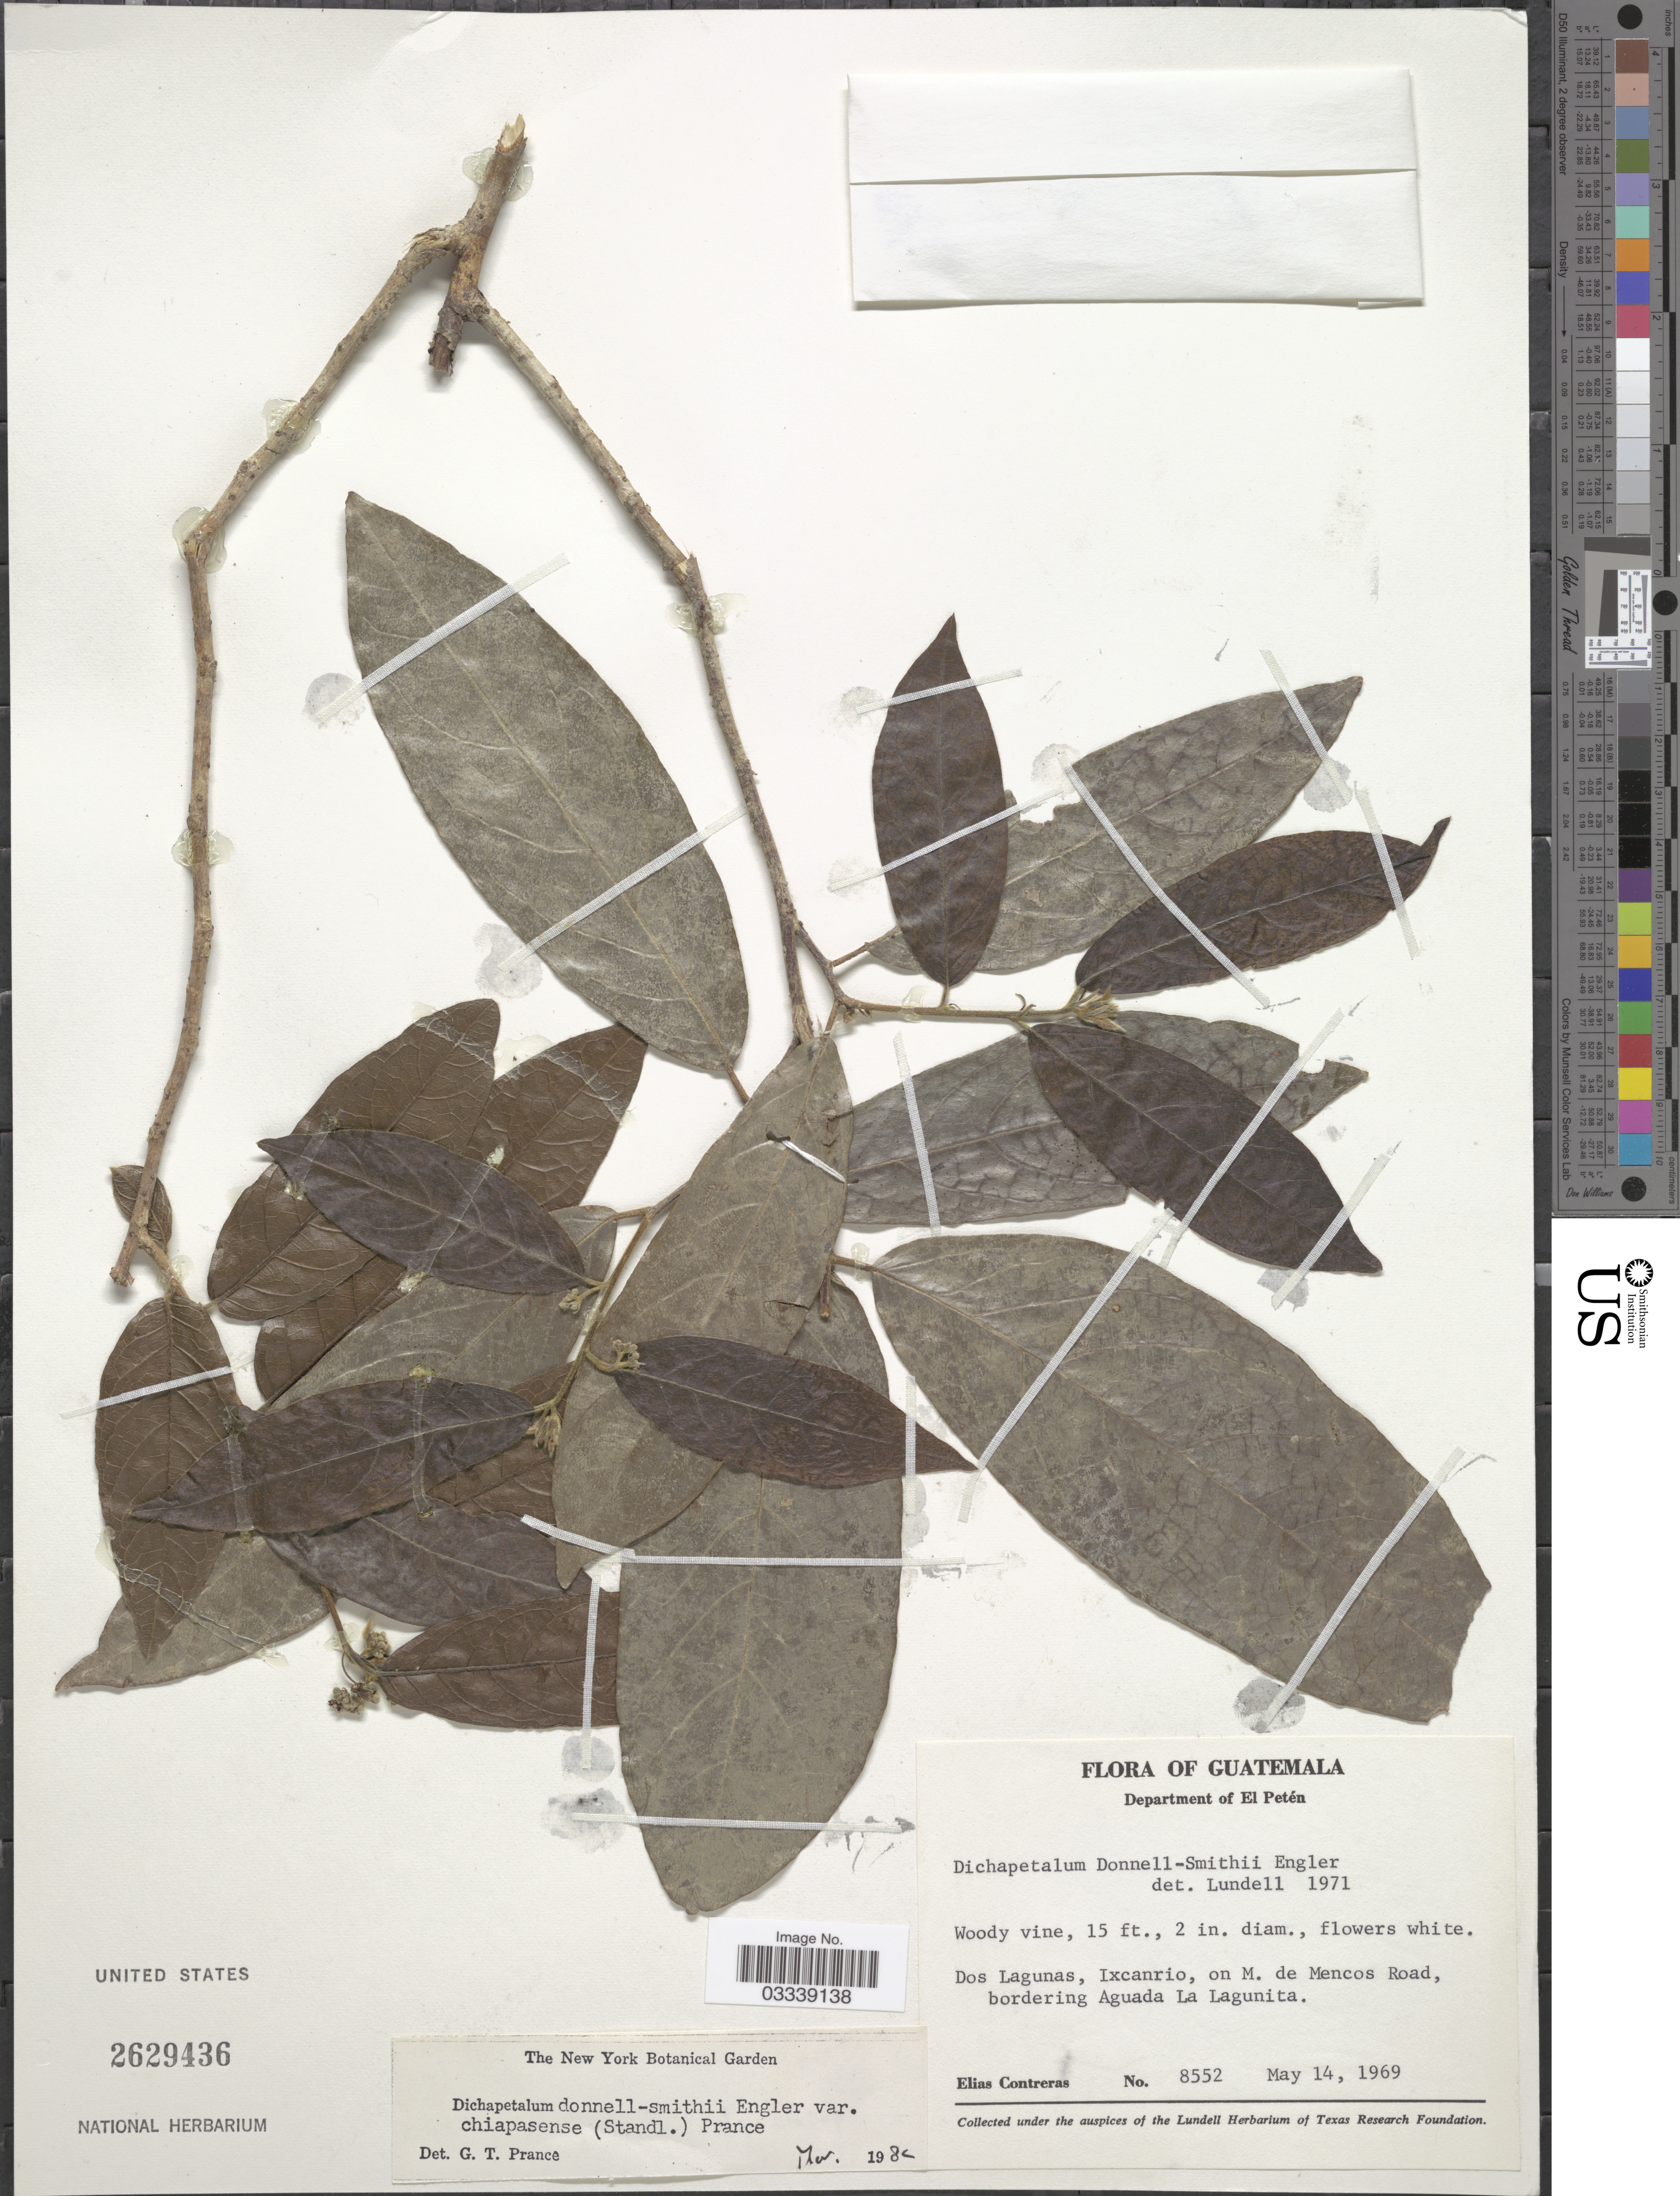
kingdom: Plantae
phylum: Tracheophyta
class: Magnoliopsida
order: Malpighiales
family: Dichapetalaceae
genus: Dichapetalum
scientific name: Dichapetalum donnell-smithii var. chiapasense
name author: (Standl.) Prance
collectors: E. Contreras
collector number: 8552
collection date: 1969-05-14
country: Guatemala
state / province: El Petén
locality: Department of El Petén. Dos Lagunas, Ixcanrio, on M. de Mencos Road, bordering Aguada La Lagunita.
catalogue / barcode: US 2629436